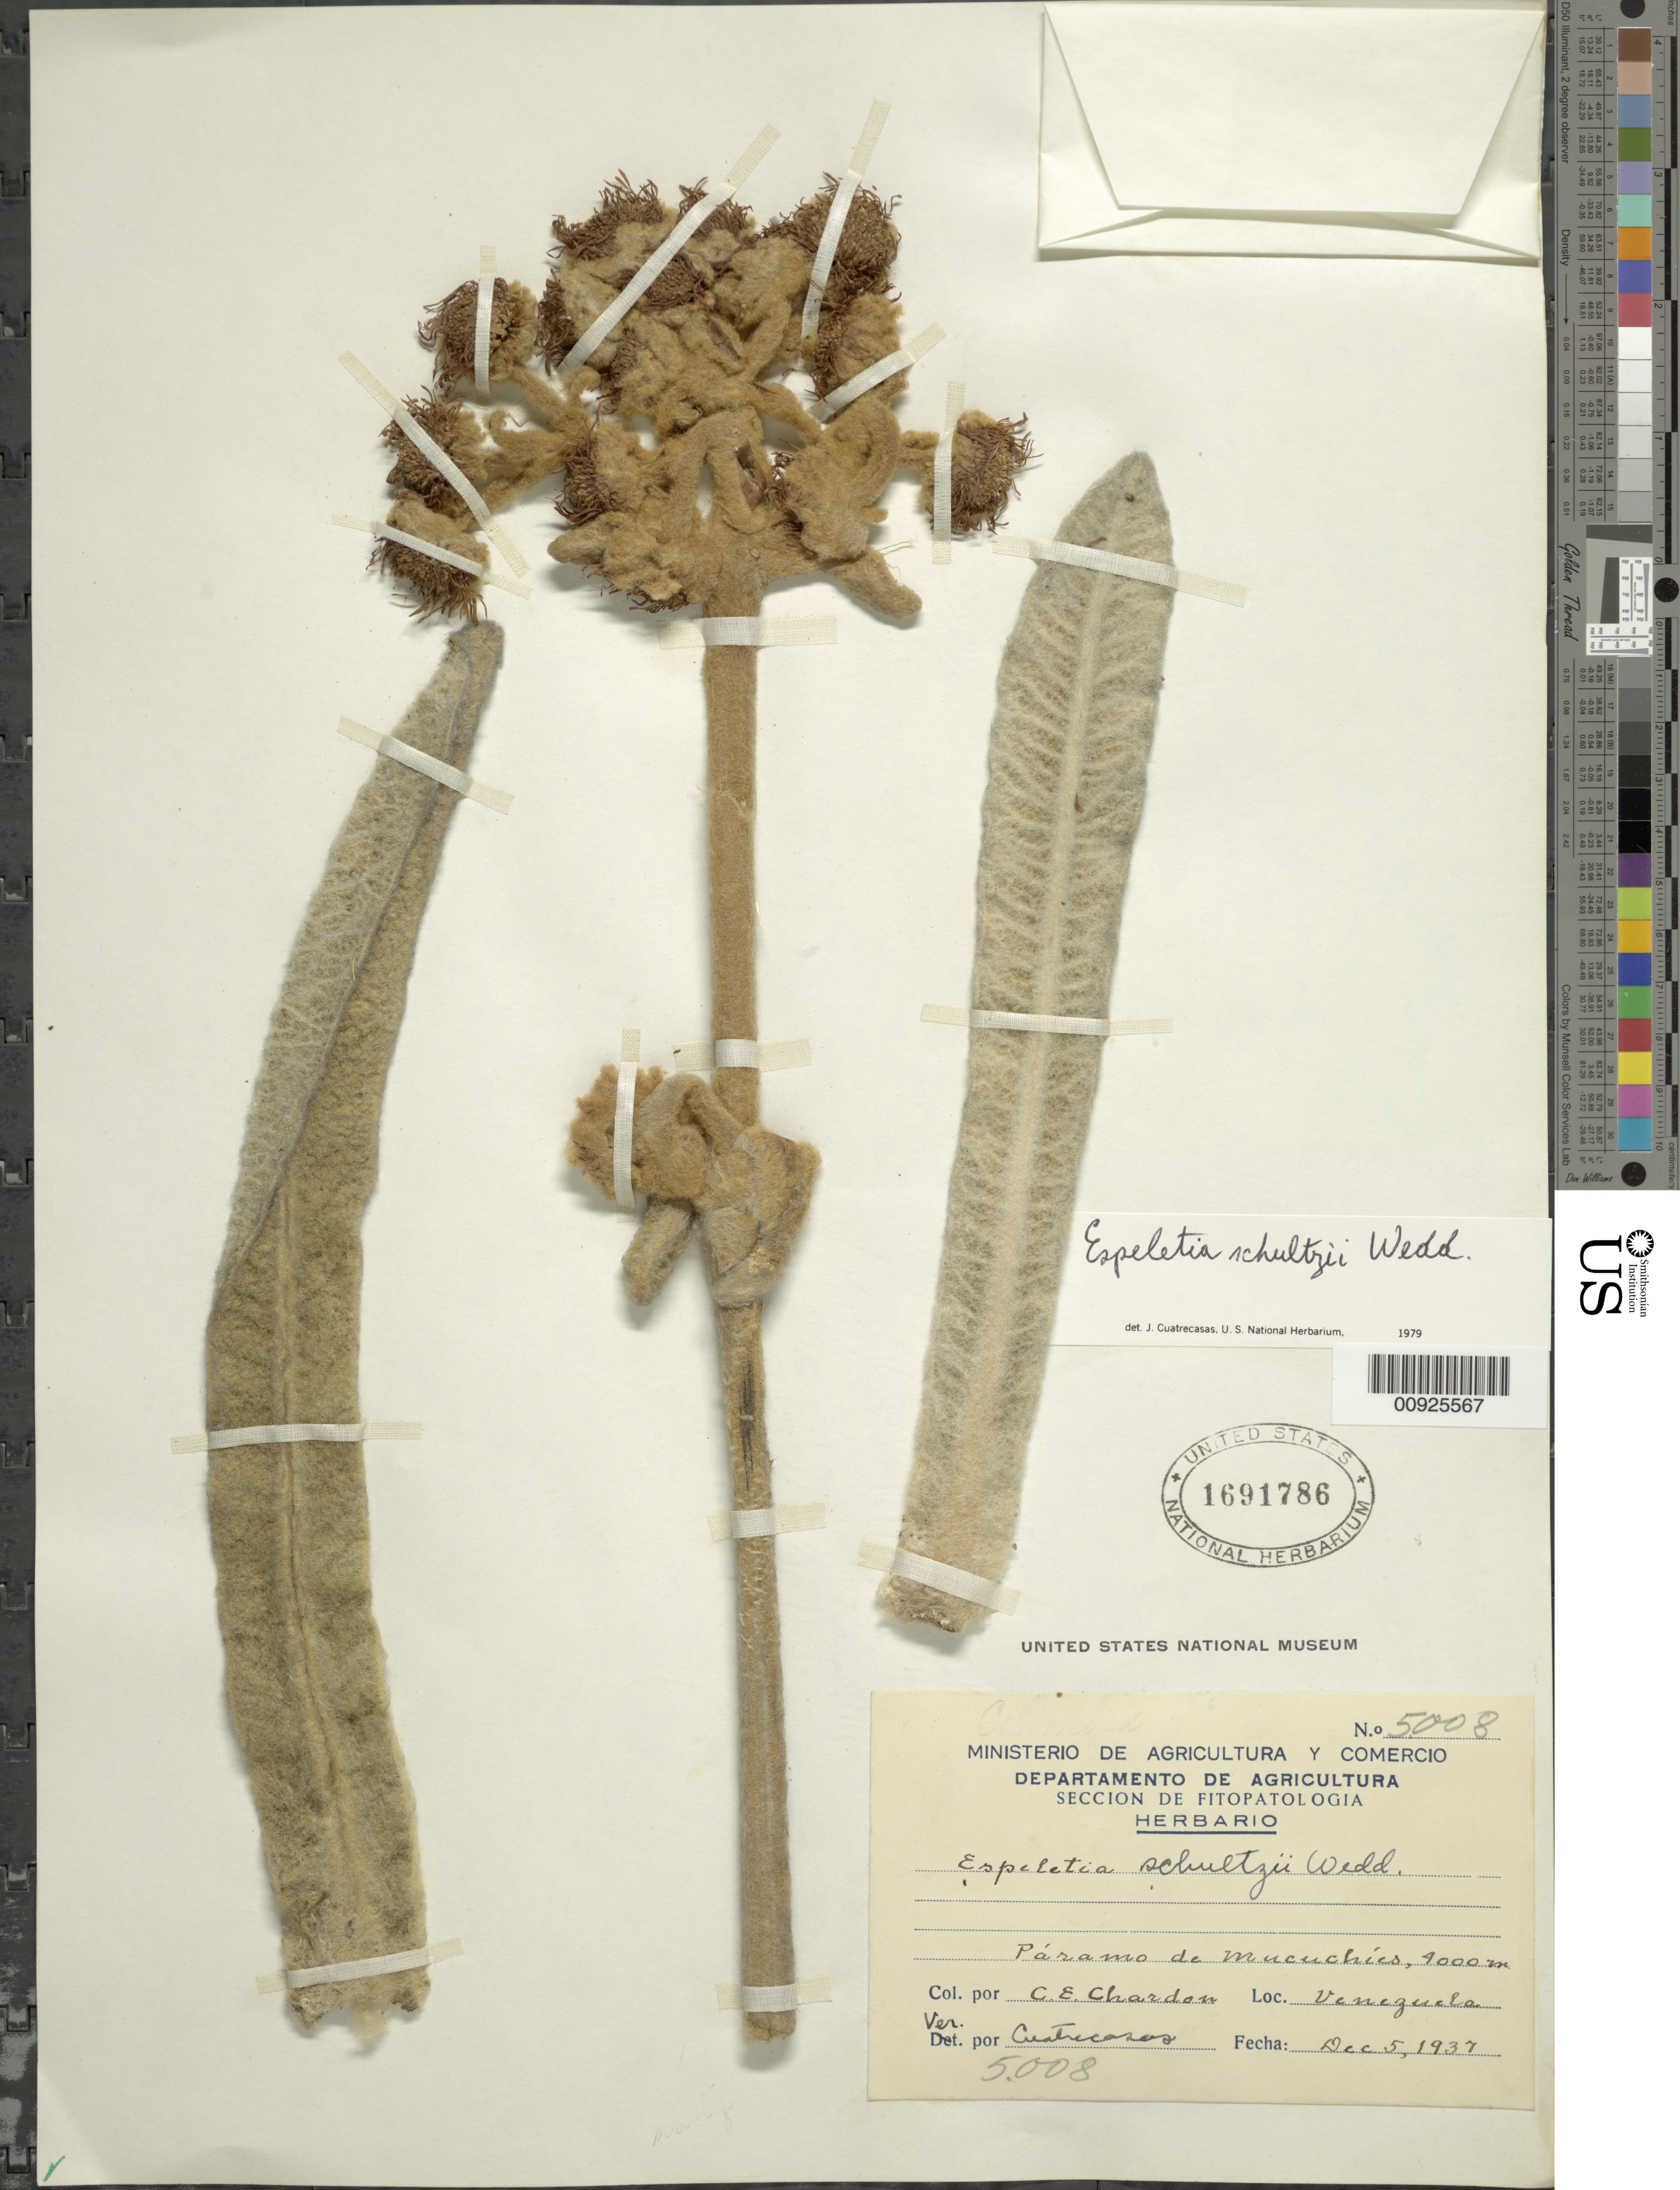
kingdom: Plantae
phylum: Tracheophyta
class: Magnoliopsida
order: Asterales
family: Asteraceae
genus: Espeletia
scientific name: Espeletia schultzii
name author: Wedd.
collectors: C. E. Chardón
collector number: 5008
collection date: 1937-12-05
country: Venezuela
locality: Páramo de Mucuchíes. Páramo de Mucuchíes.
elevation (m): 4000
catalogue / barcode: US 1691786